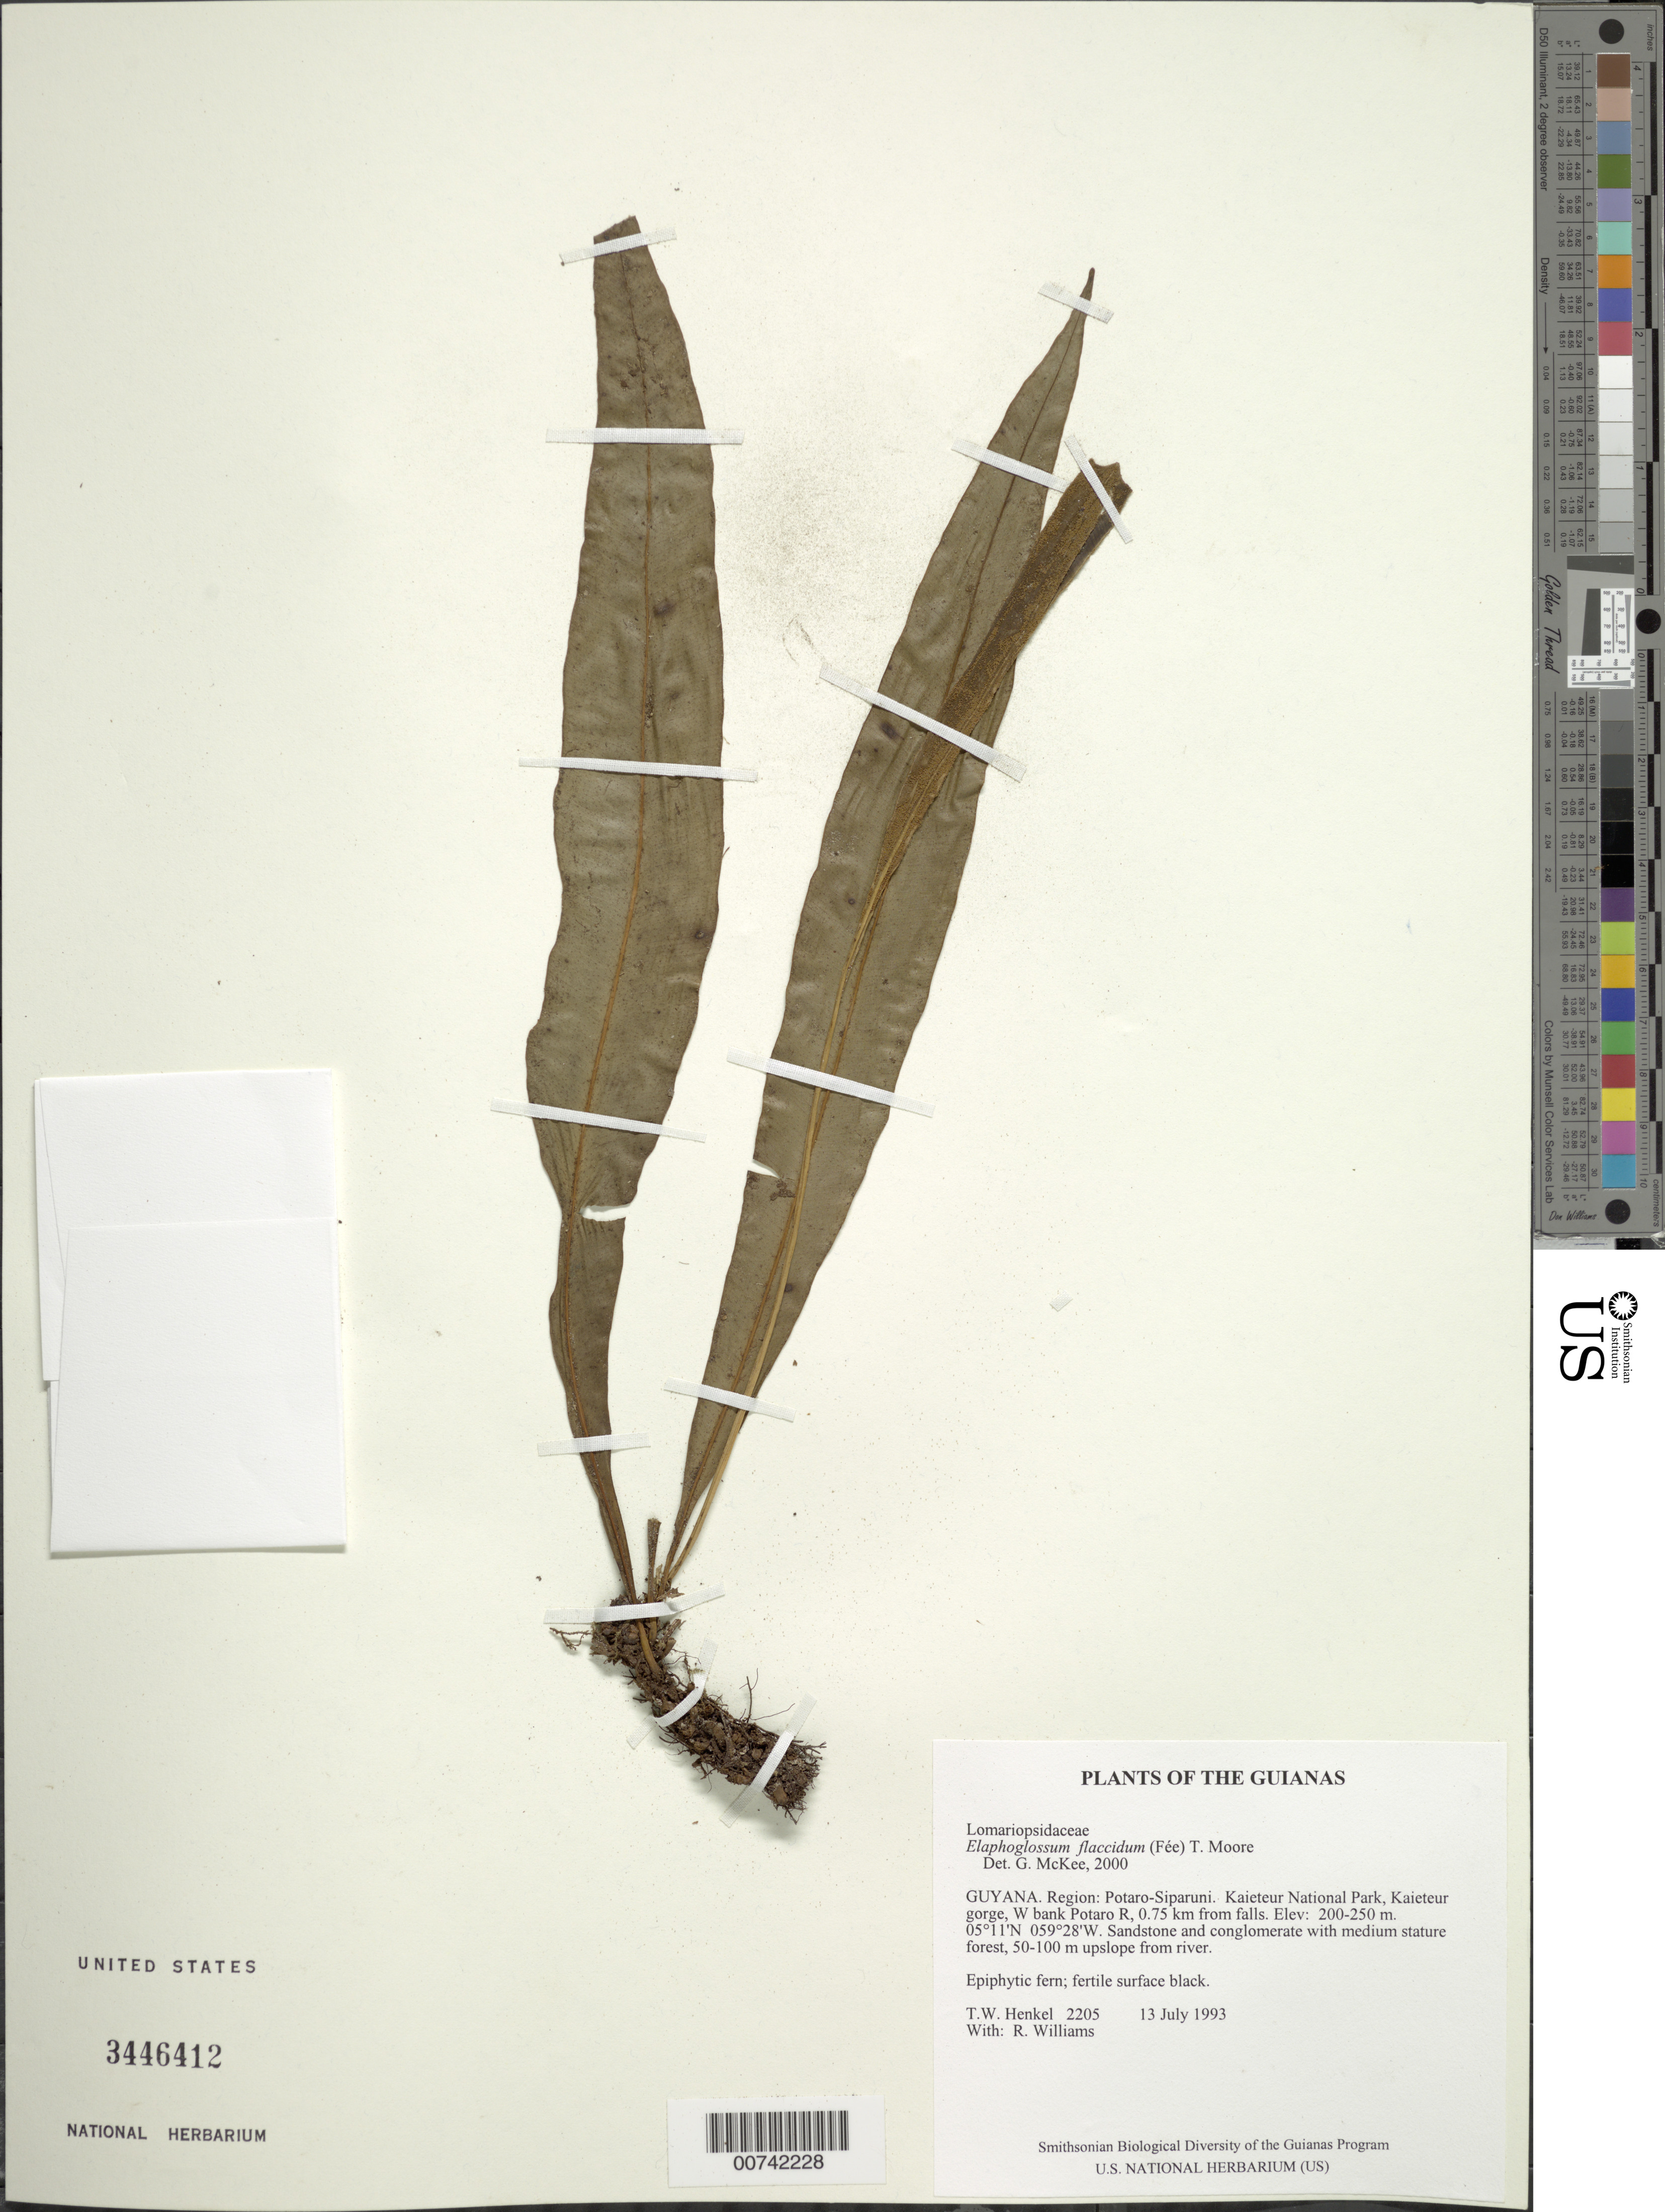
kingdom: Plantae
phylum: Tracheophyta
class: Polypodiopsida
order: Polypodiales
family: Dryopteridaceae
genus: Elaphoglossum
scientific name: Elaphoglossum flaccidum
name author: (Fée) T. Moore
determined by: McKee, G. S., (US), NMNH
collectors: T. Henkel & R. Williams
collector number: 2205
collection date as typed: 13 July 1993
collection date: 1993-07-13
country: Guyana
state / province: Potaro-Siparuni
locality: Kaieteur National Park, Kaieteur gorge, W bank Potaro R, 0.75 km from falls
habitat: Sandstone and conglomerate with medium stature forest, 50-100 m upslope from river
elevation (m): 200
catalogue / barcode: US 3446412